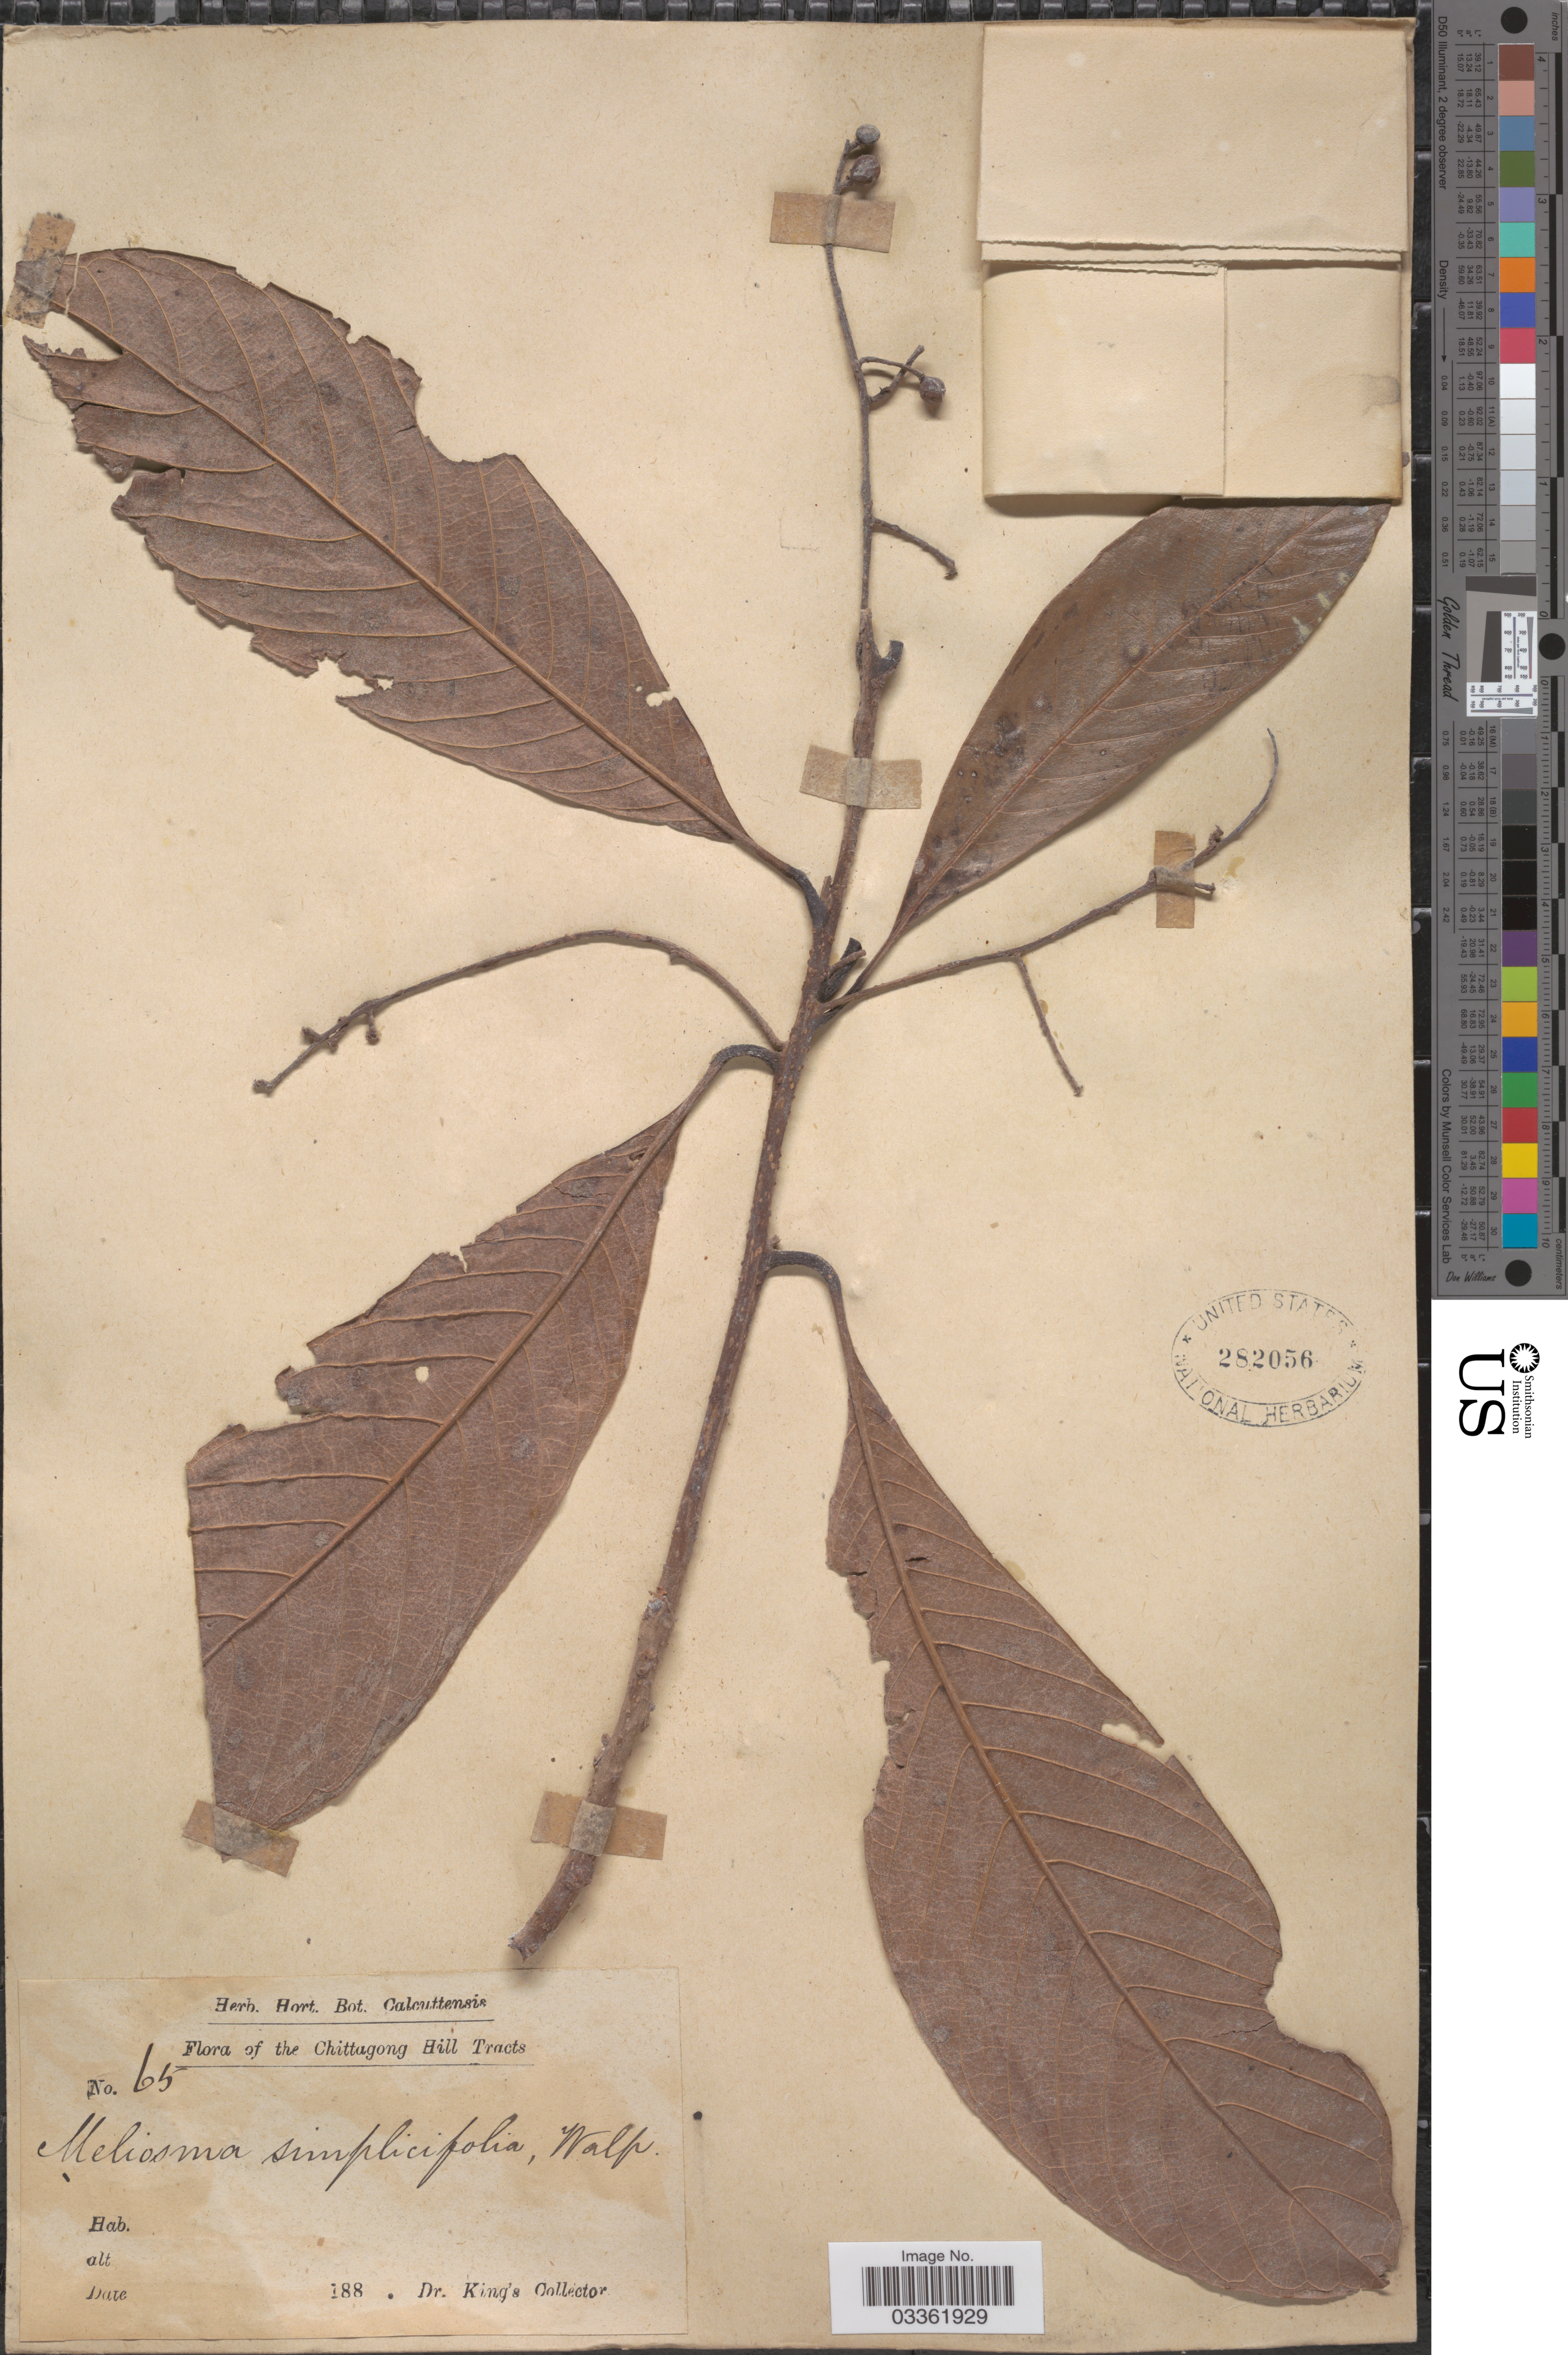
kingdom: Plantae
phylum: Tracheophyta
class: Magnoliopsida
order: Proteales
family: Sabiaceae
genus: Meliosma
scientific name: Meliosma simplicifolia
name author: (Roxb.) Walp.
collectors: Dr. King's collector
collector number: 65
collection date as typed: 188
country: Bangladesh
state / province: Chittagong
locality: Chittagong Hills Tracts.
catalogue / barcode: US 282056